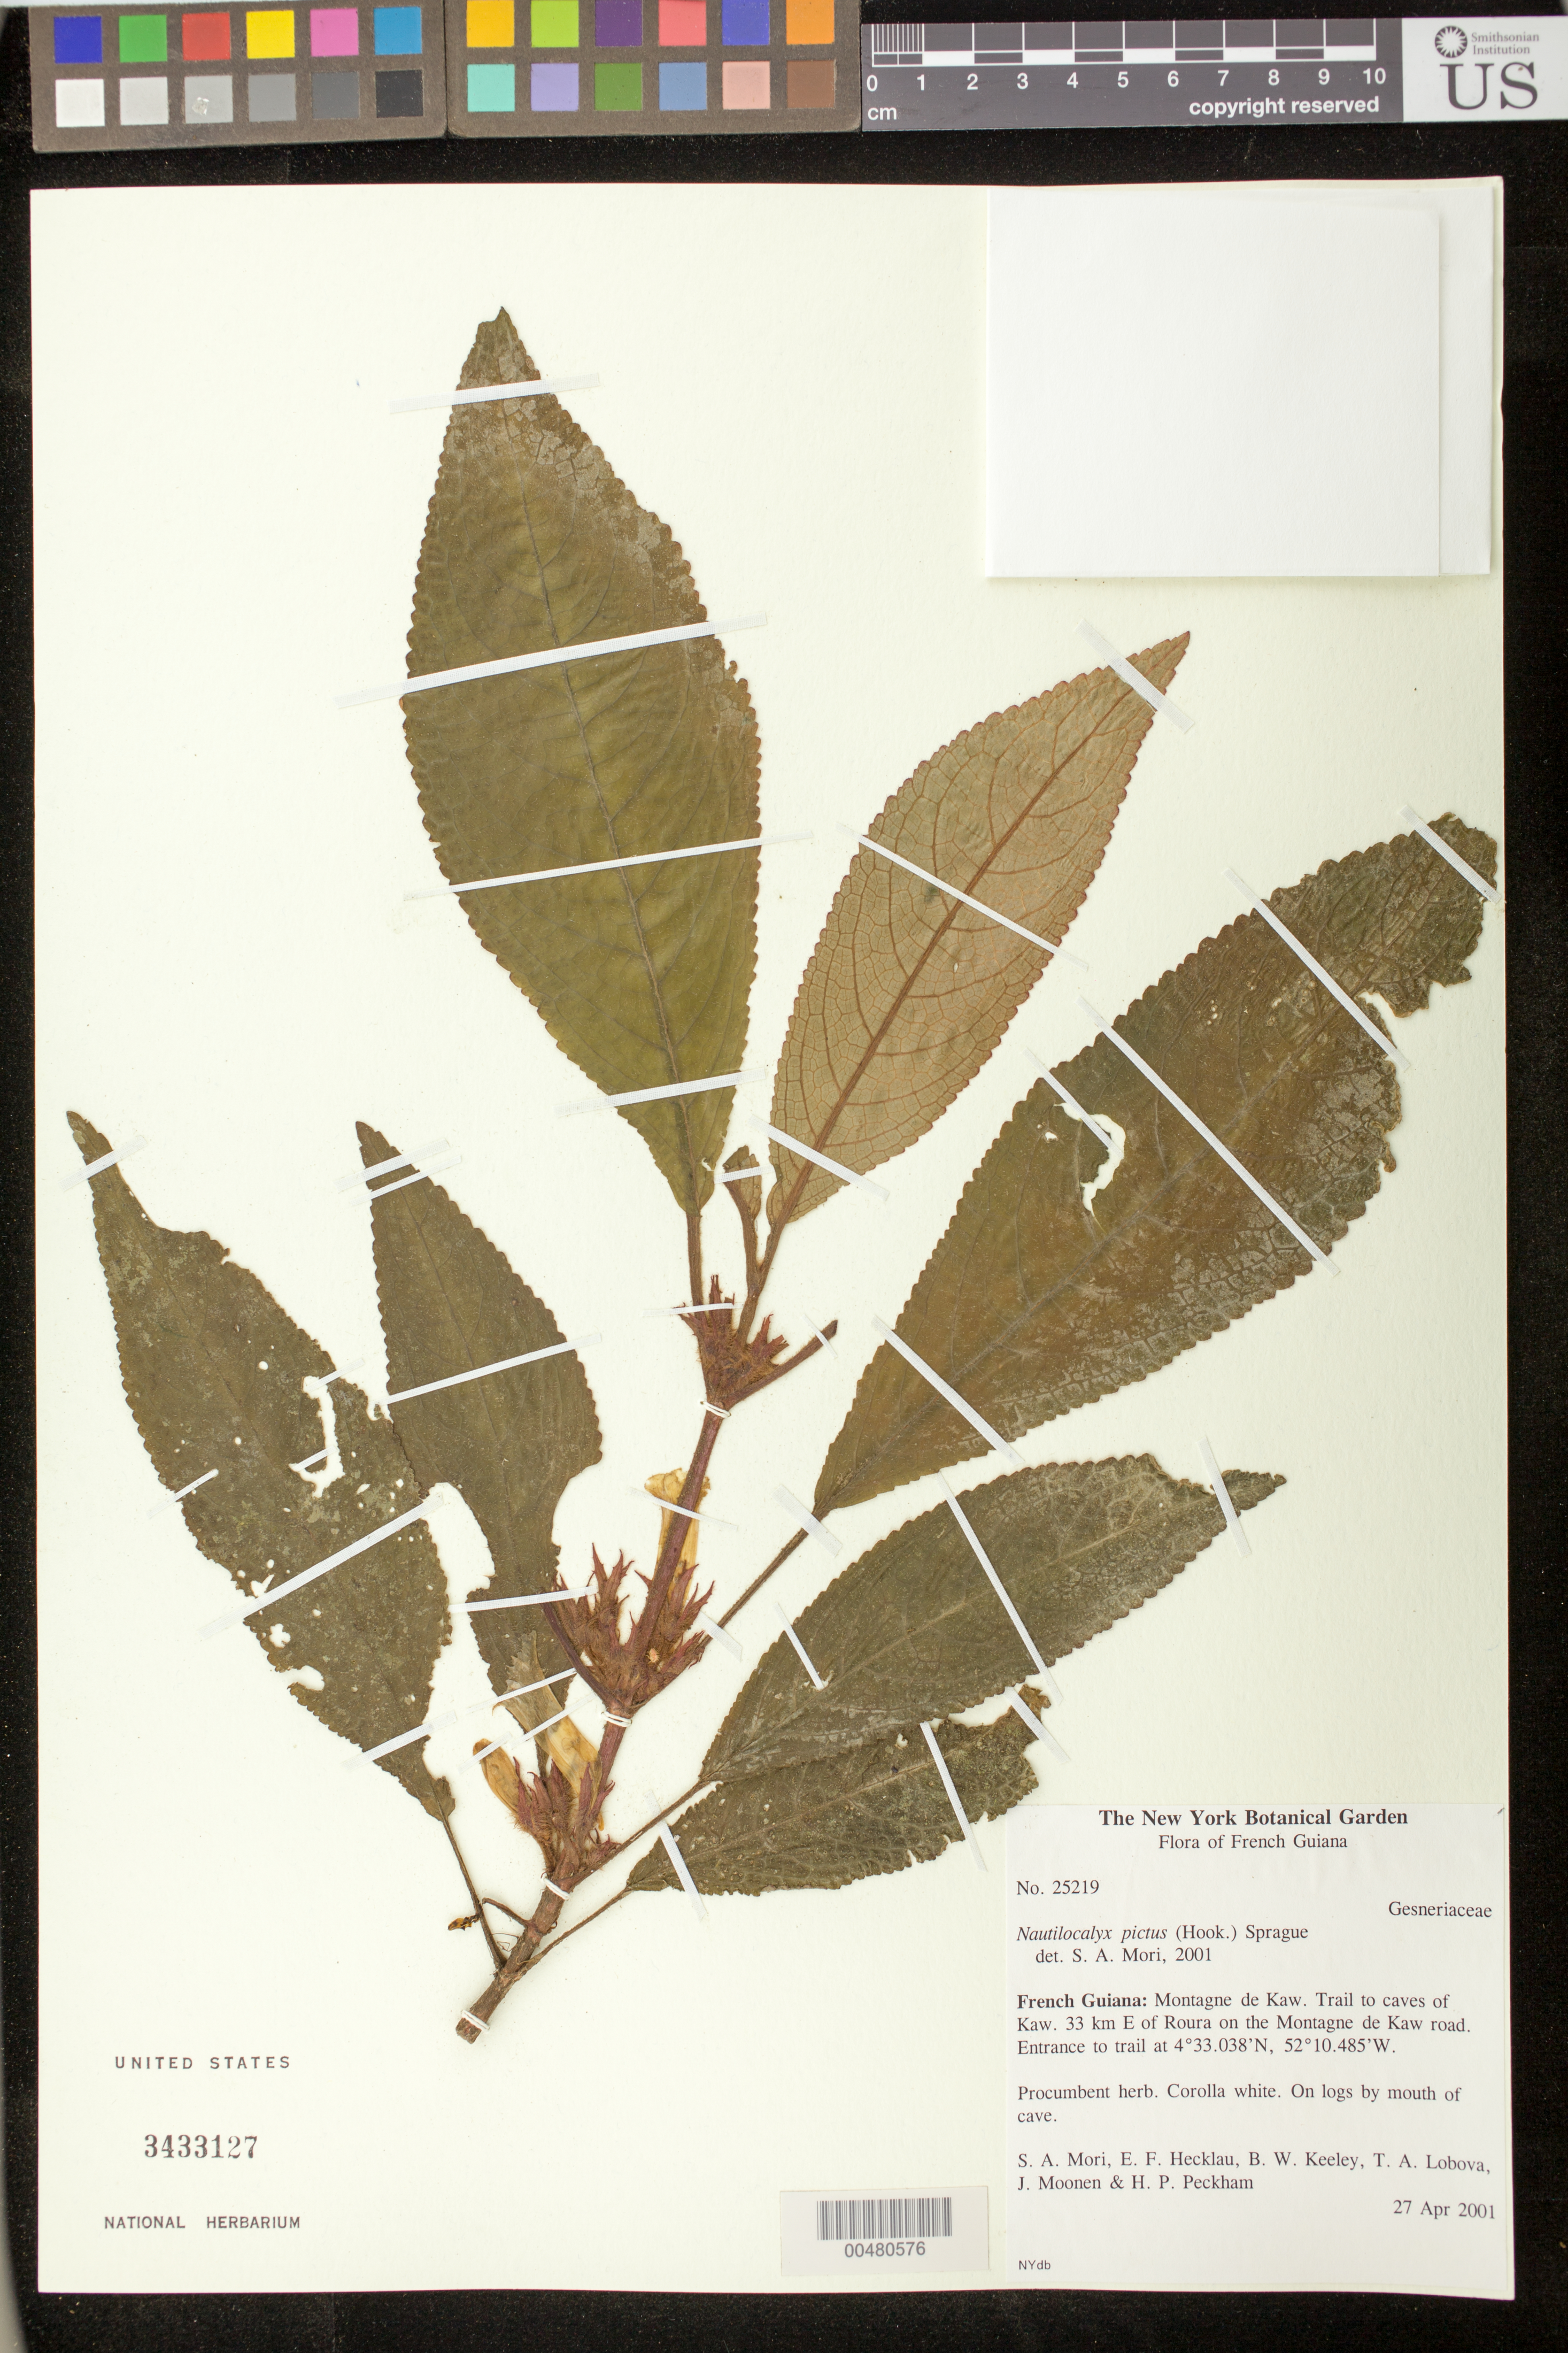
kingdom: Plantae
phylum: Tracheophyta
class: Magnoliopsida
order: Lamiales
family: Gesneriaceae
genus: Nautilocalyx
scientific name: Nautilocalyx pictus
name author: (Hook.) Sprague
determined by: Mori, Scott A.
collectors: S. Mori, E. Hecklau, B. W. Keeley, T. Lobova, J. Moonen & H. Peckham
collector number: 25219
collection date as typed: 27 Apr 2001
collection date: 2001-04-27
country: French Guiana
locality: Montagne de Kaw, trail to caves of Kaw, 33 km E of Roura on the Montagne de Kaw road, entrance to trail at 4°33.038'N, 52°10.485'W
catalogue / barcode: US 3433127